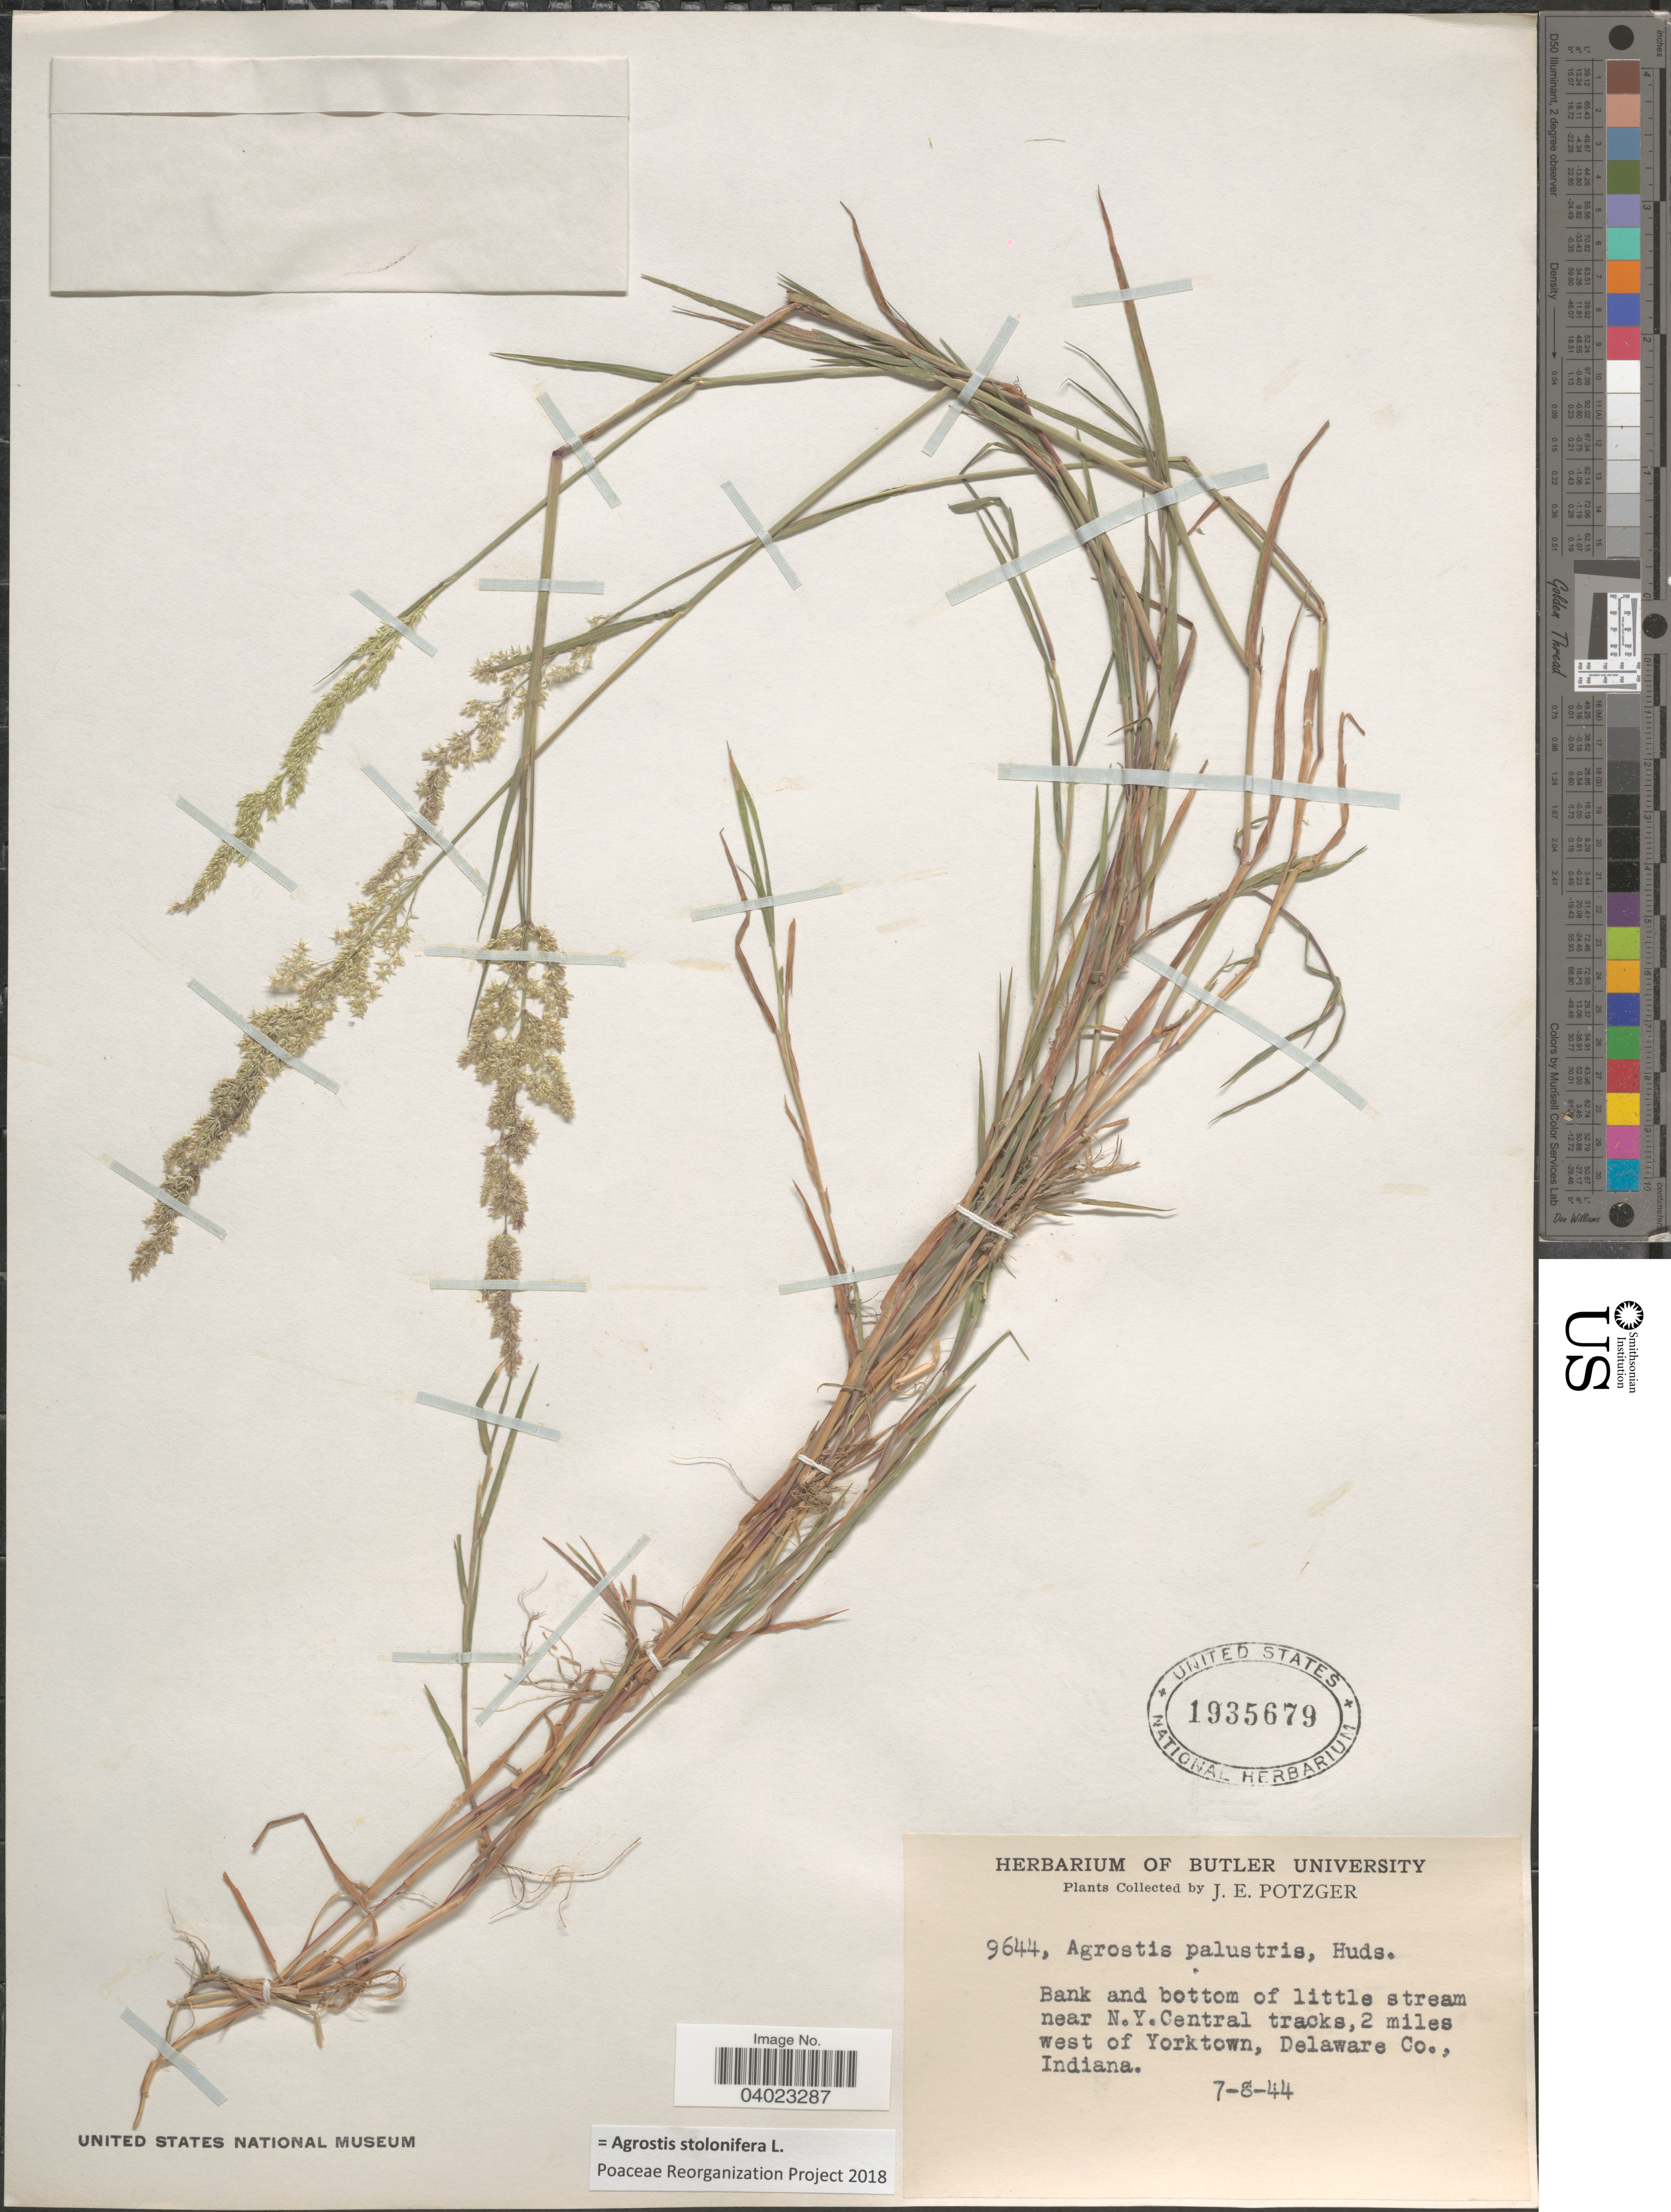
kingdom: Plantae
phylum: Tracheophyta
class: Liliopsida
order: Poales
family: Poaceae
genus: Agrostis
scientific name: Agrostis stolonifera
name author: L.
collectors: J. Potzger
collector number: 9644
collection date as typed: Transcribed d/m/y: 8/7/44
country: United States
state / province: Indiana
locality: Bank and bottom of little stream near N. Y. Central tracks, 2 miles west of Yorktown, Delaware Co.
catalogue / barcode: US 1935679